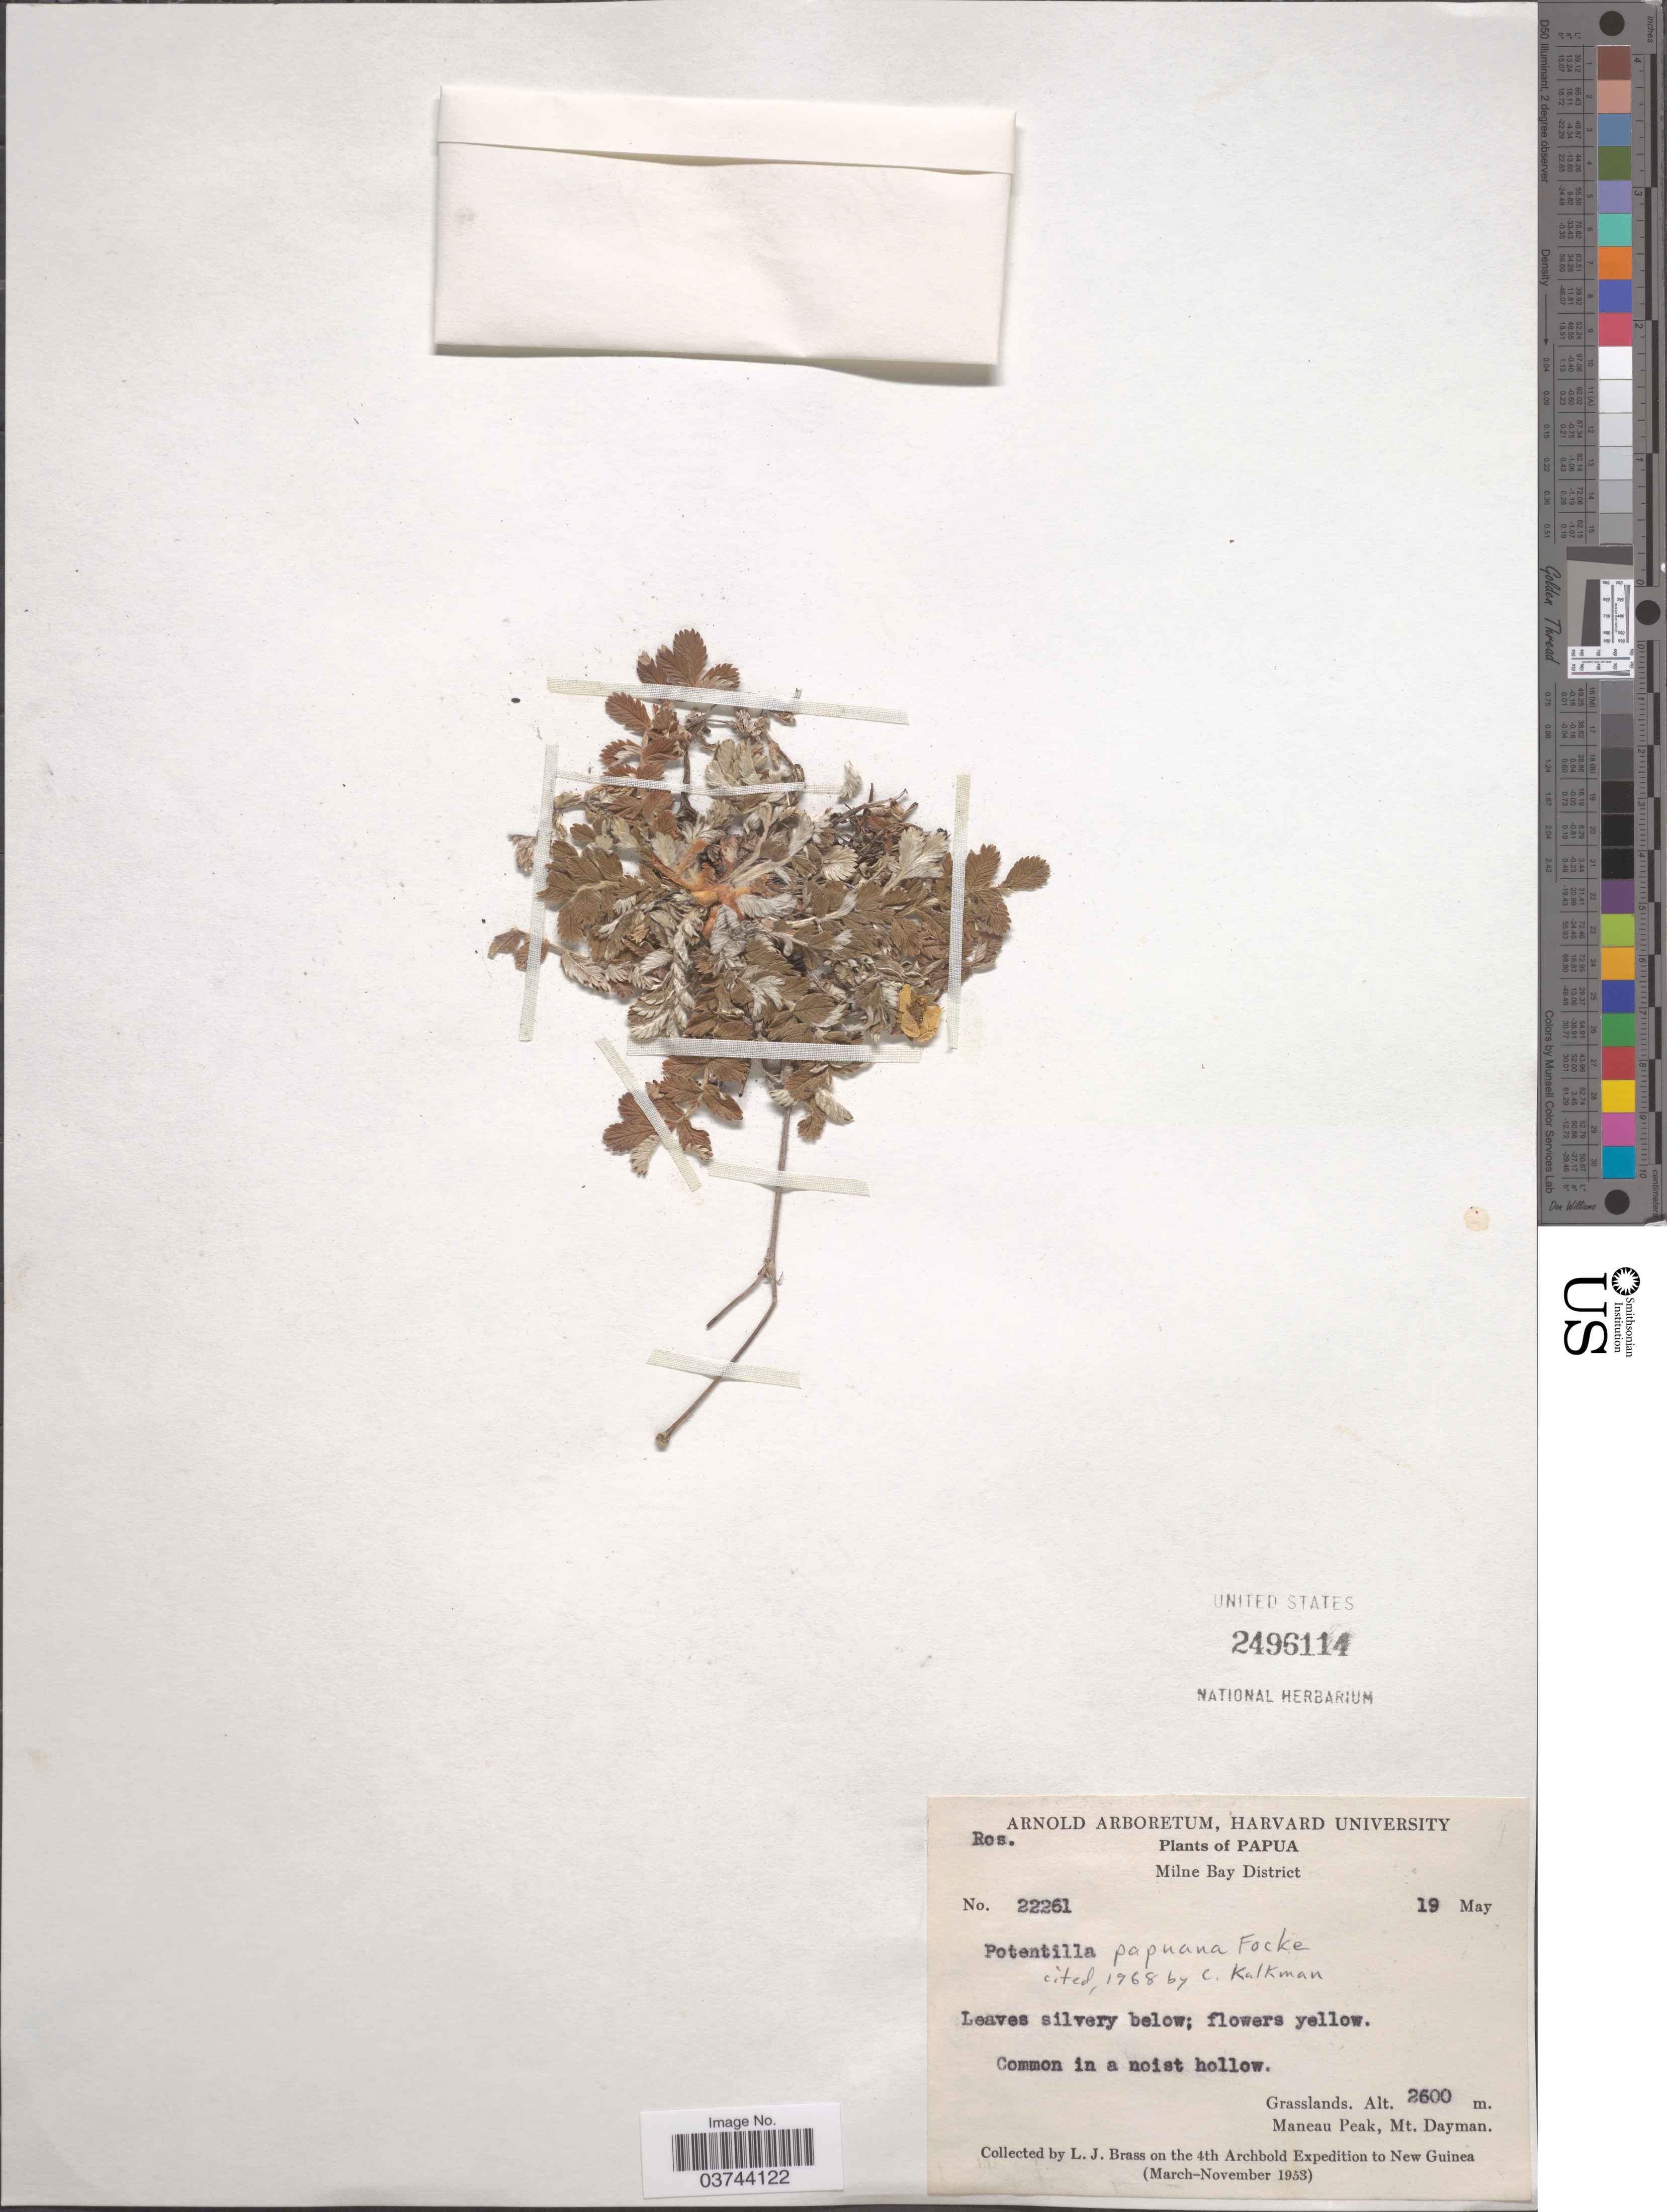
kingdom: Plantae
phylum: Tracheophyta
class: Magnoliopsida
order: Rosales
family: Rosaceae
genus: Potentilla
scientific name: Potentilla papuana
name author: Focke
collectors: L. J. Brass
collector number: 22261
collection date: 1953-05-19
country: Papua New Guinea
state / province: Milne Bay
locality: Papua. Milne Bay District. Grasslands. Maneau Peak, Mt. Dayman. New Guinea.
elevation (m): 2600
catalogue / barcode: US 2496114